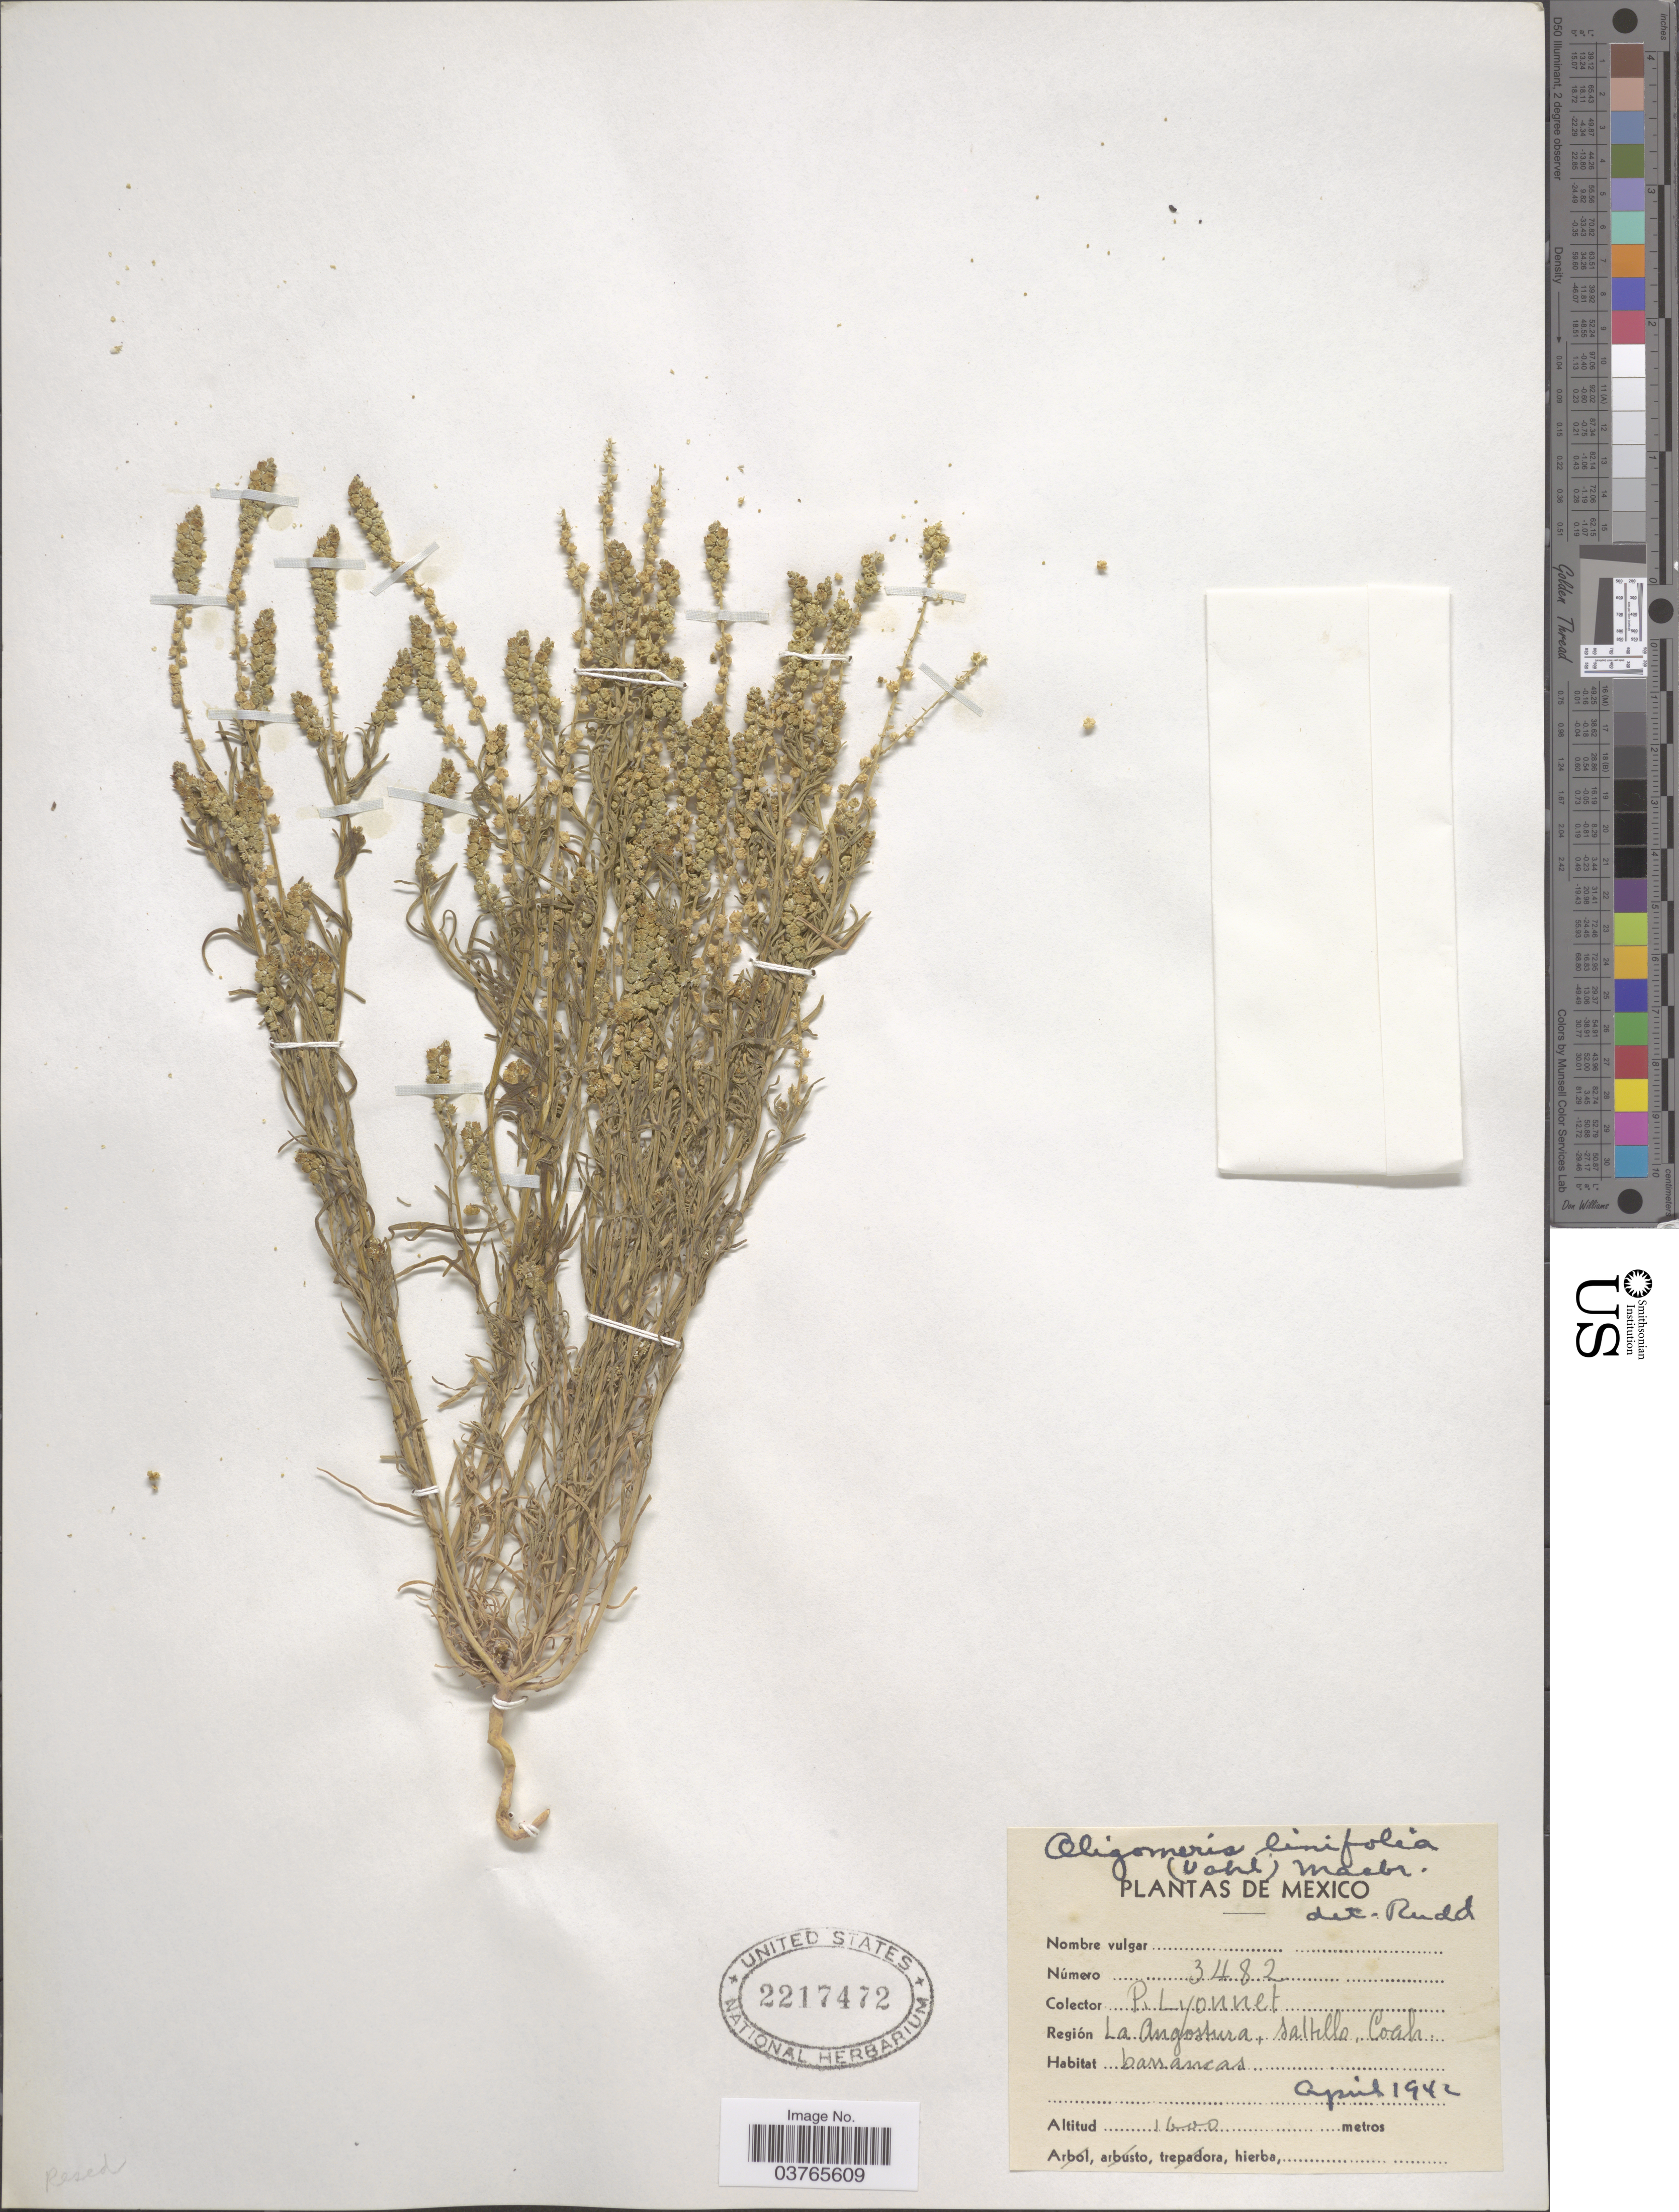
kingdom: Plantae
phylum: Tracheophyta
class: Magnoliopsida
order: Brassicales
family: Resedaceae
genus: Oligomeris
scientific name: Oligomeris linifolia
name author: (Vahl) J.F. Macbr.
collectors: P. Lyonnet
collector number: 3482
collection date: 1942-04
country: Mexico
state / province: Coahuila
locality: Región La Angostura, Saltillo.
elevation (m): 1600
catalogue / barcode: US 2217472